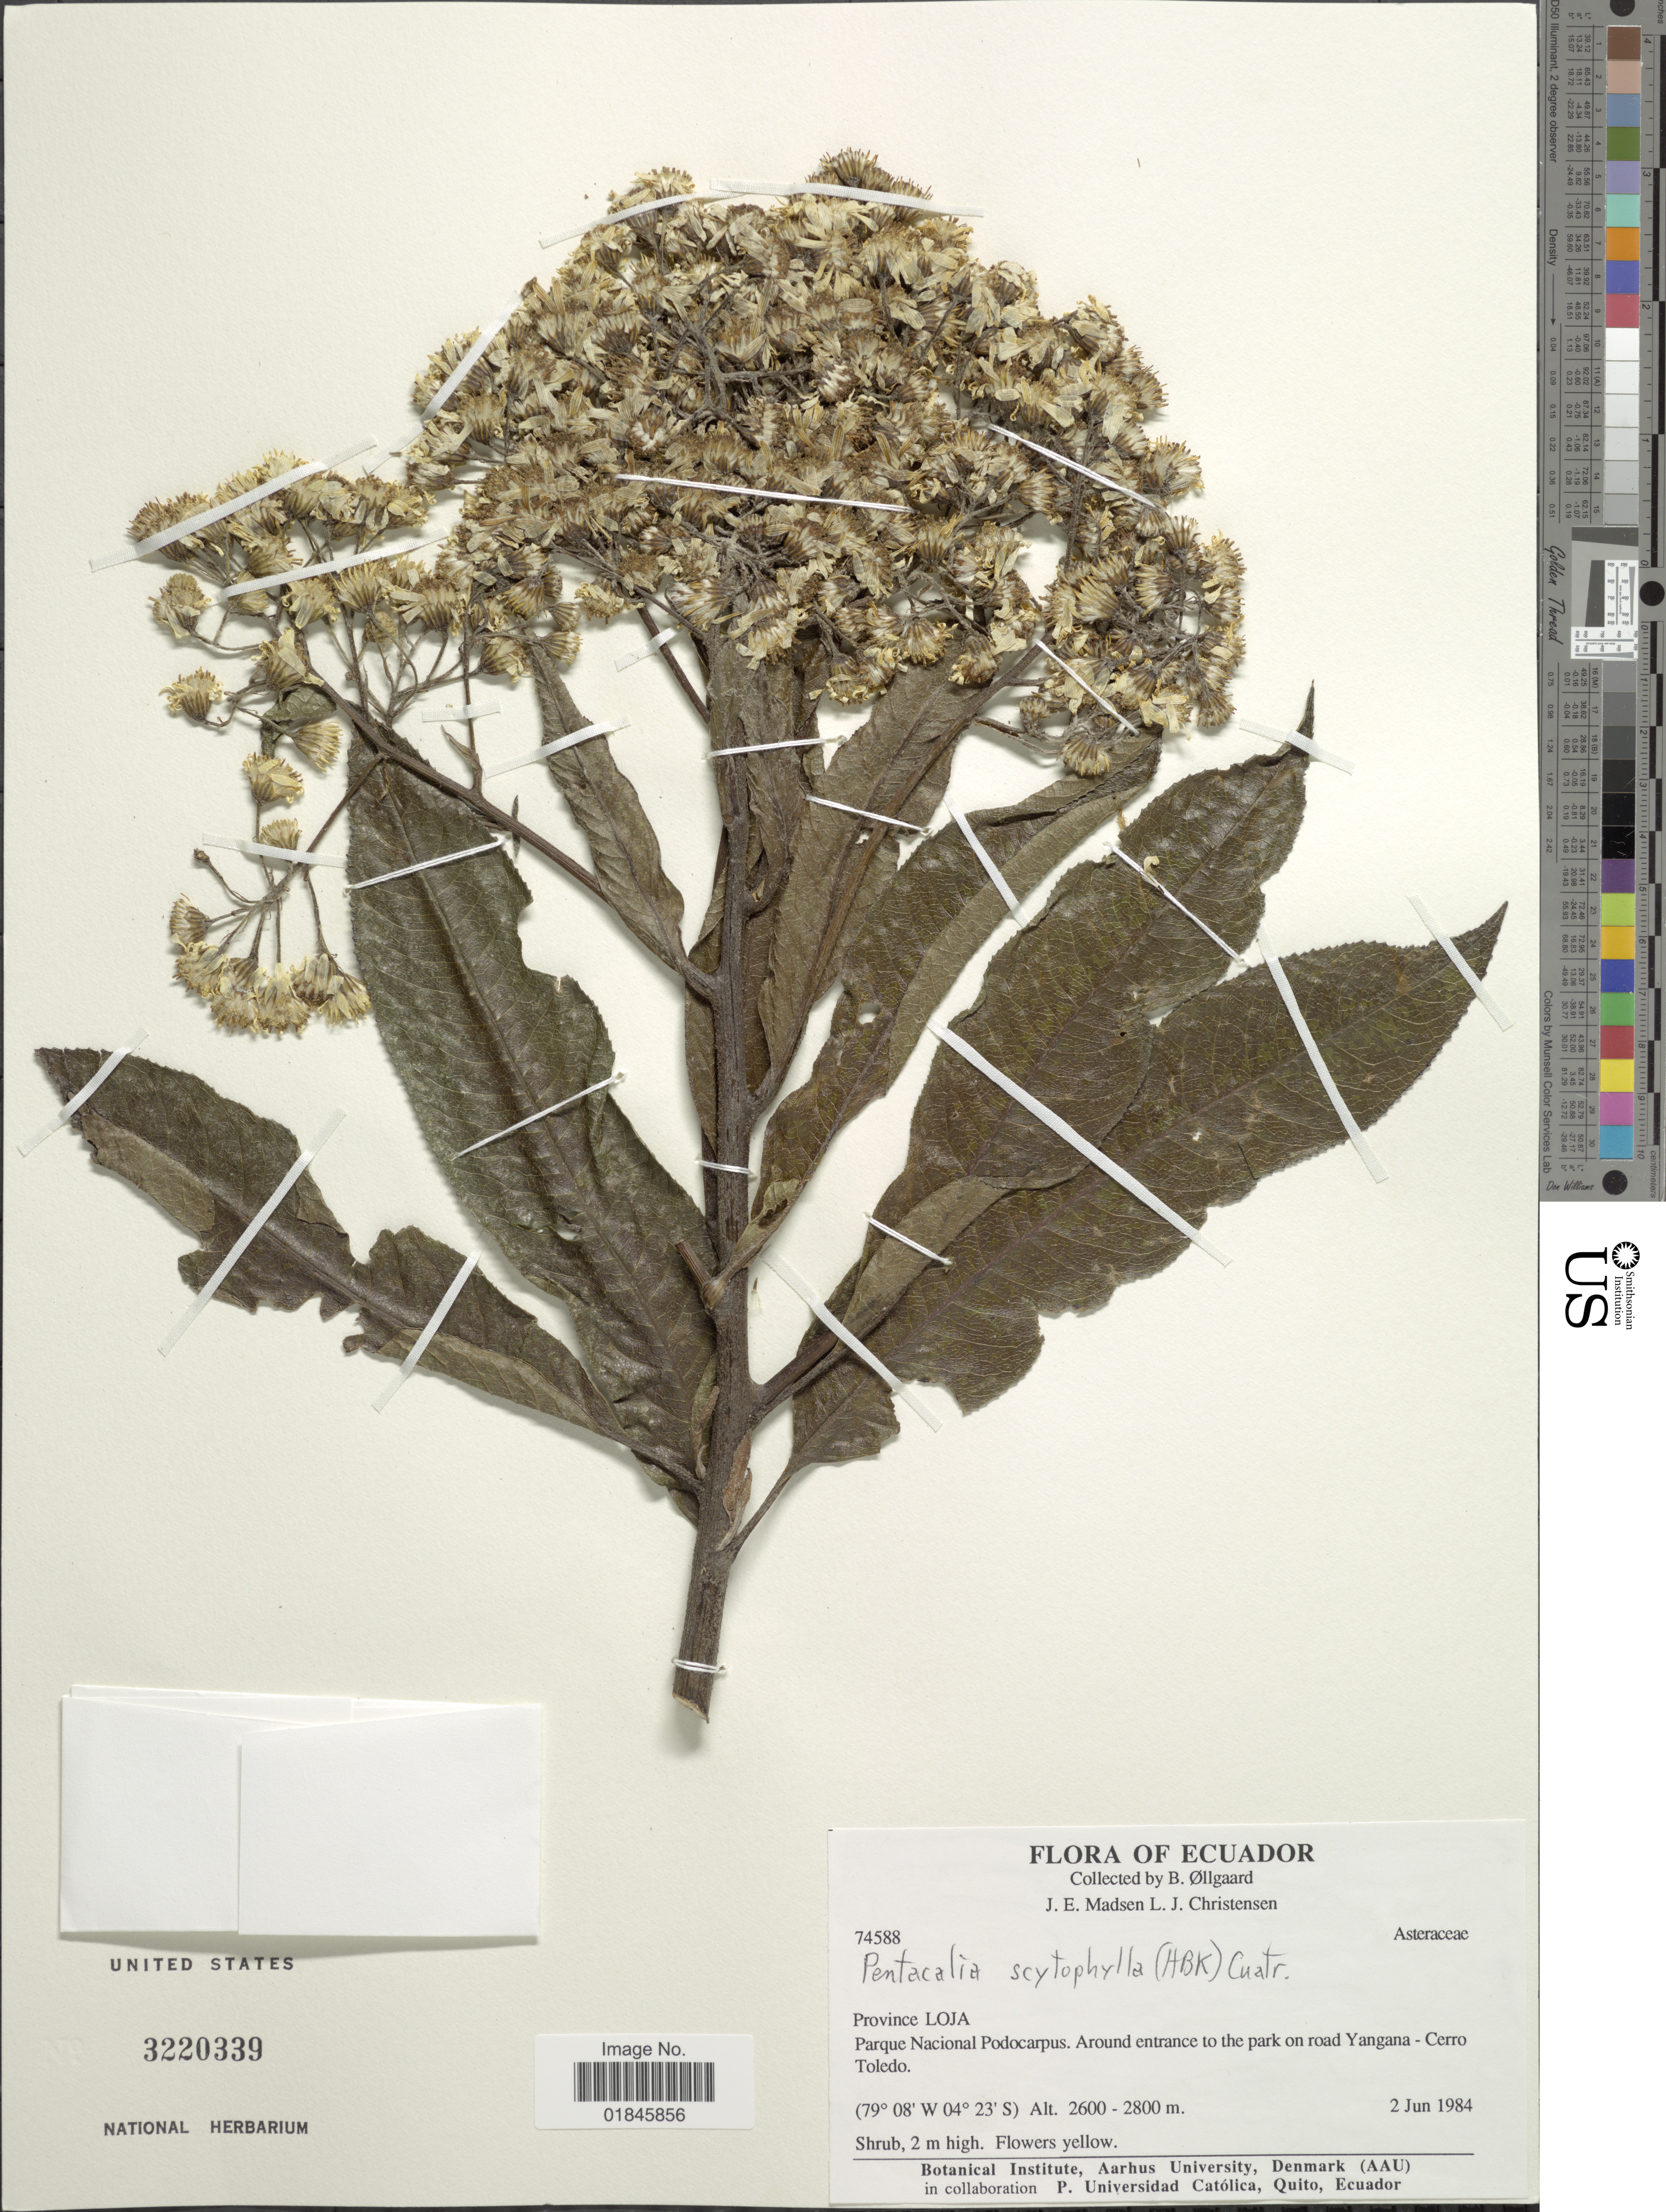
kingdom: Plantae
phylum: Tracheophyta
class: Magnoliopsida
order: Asterales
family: Asteraceae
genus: Pentacalia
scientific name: Pentacalia scitophylla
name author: Kunth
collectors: B. Øllgaard, J. E. Madsen & L. Christensen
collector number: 74588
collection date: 1984-06-02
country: Ecuador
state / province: Loja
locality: Province Loja. Parque Nacional Podocarpus. Around entrance to the park on road Yangana - Cerro Toledo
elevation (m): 2600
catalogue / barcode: US 3220339